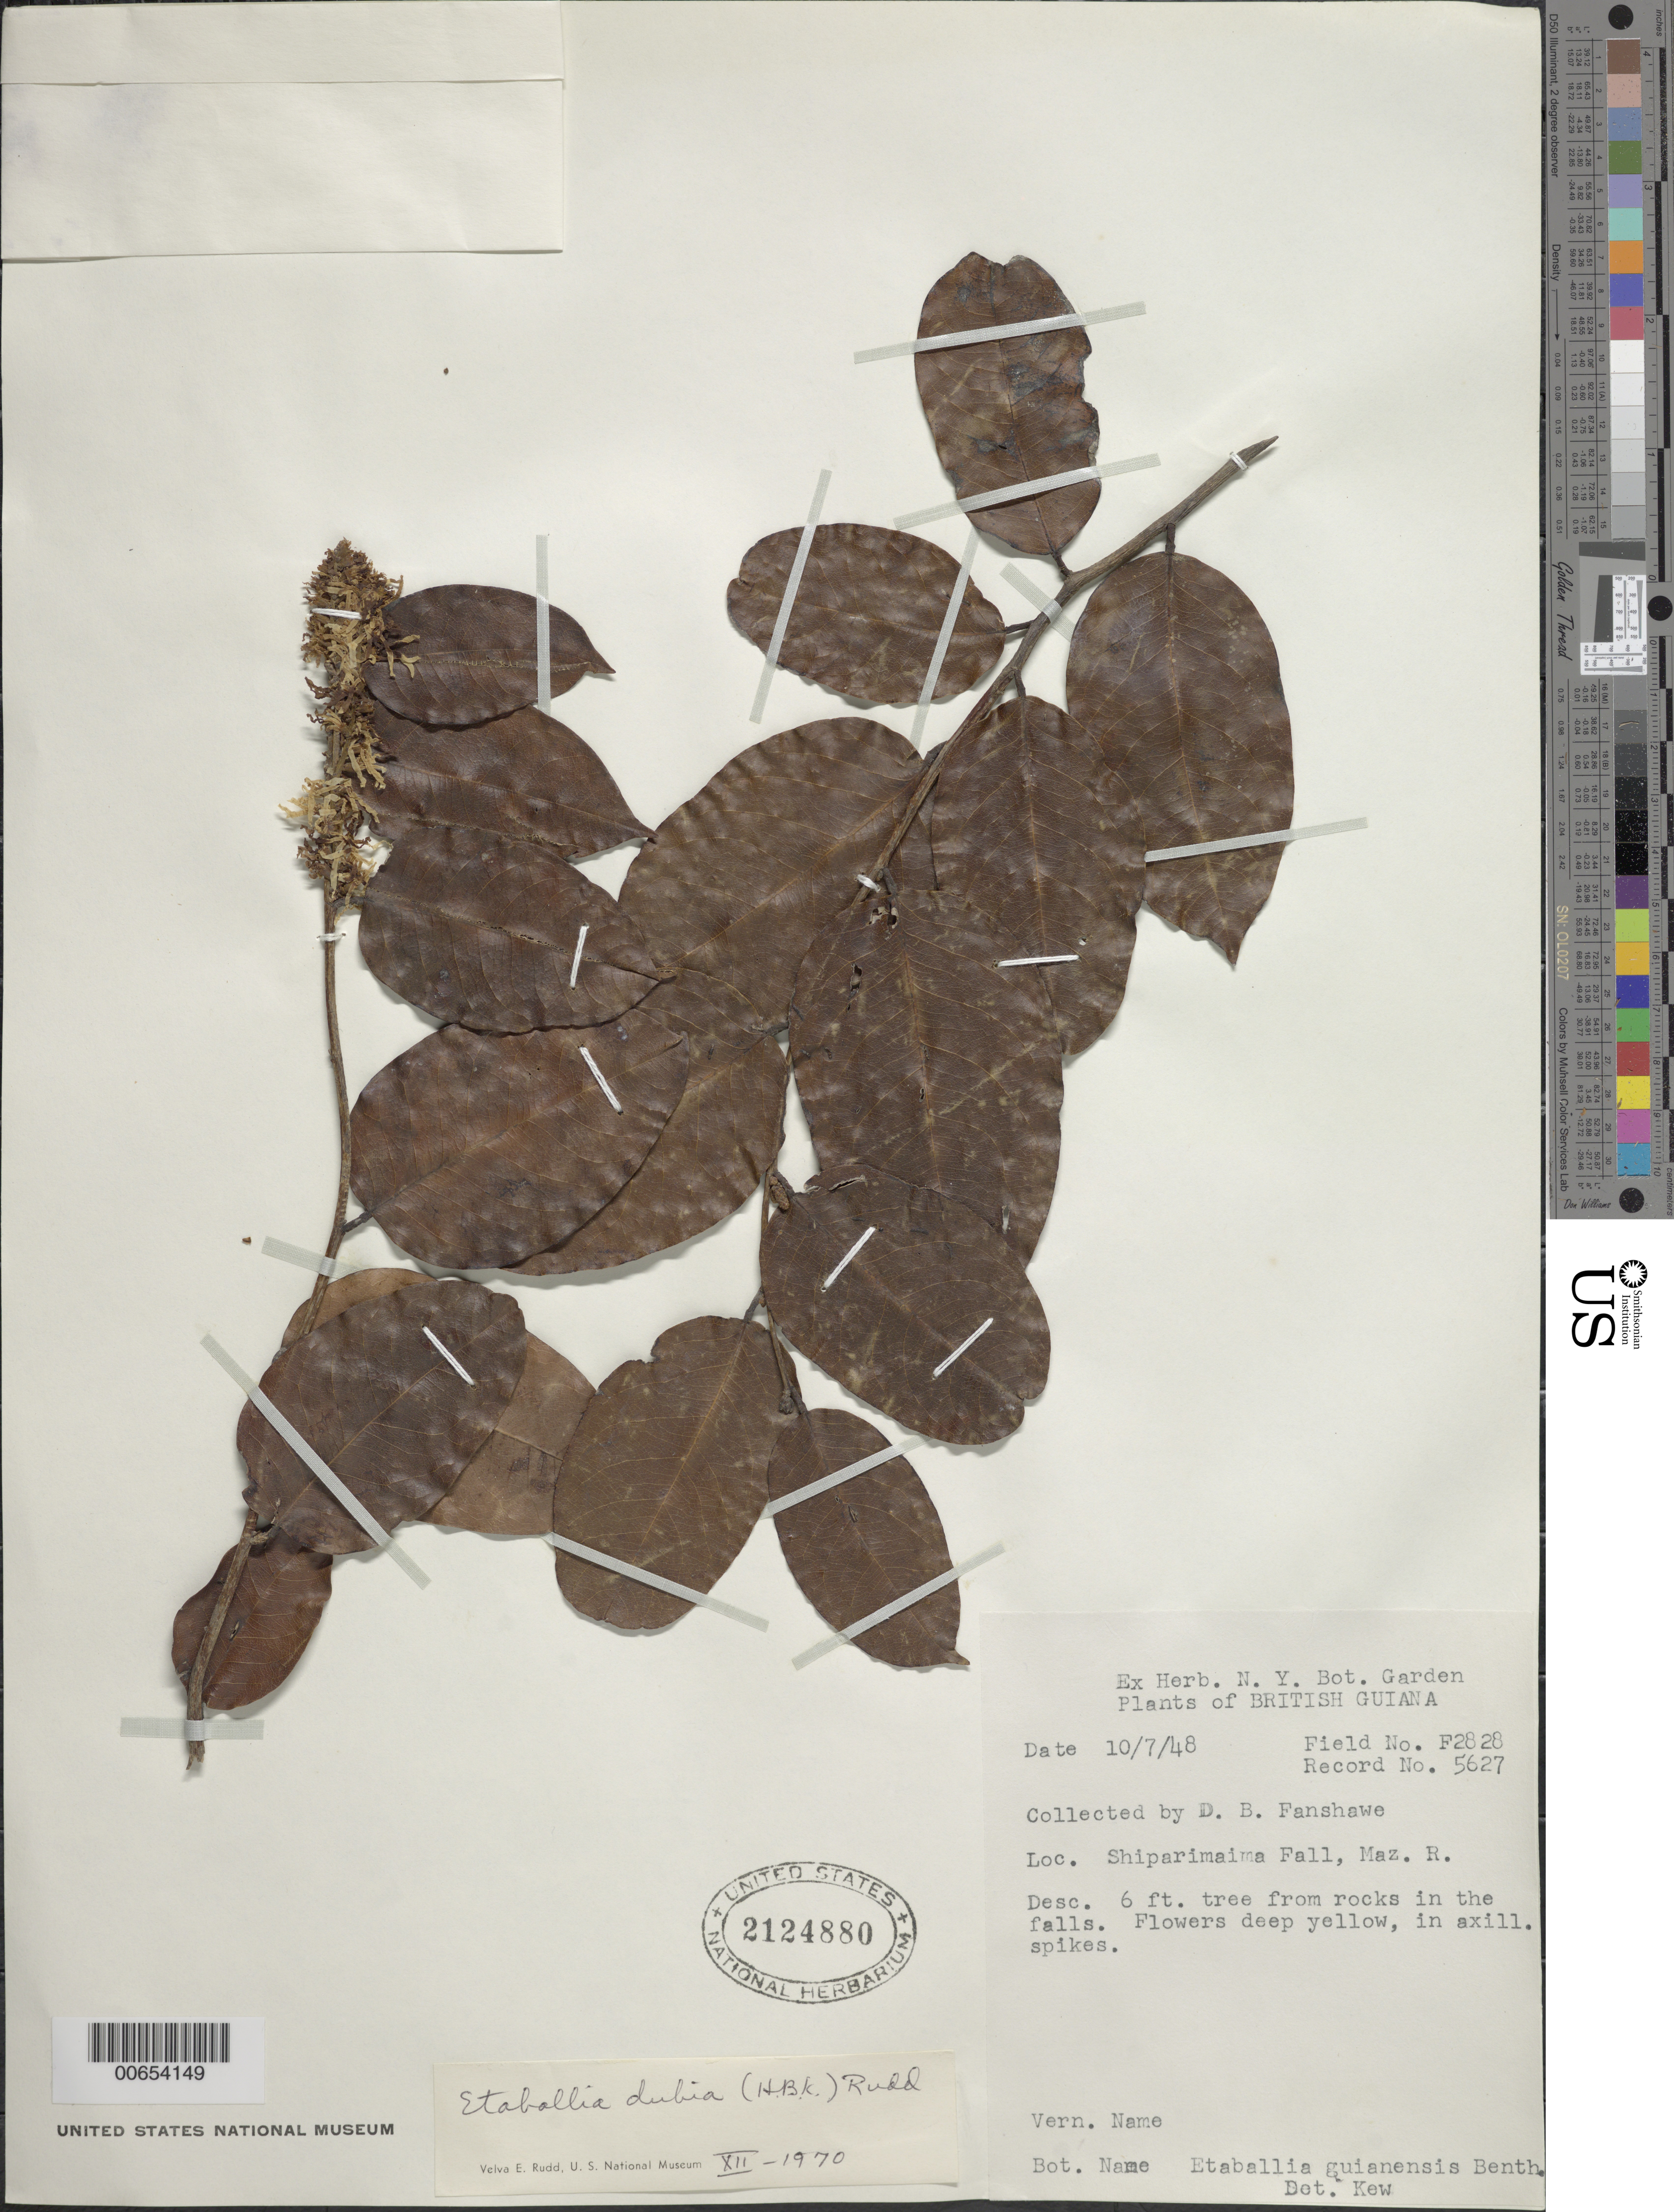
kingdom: Plantae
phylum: Tracheophyta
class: Magnoliopsida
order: Fabales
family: Fabaceae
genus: Pterocarpus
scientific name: Pterocarpus dubius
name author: (Kunth) Spreng.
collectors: D. B. Fanshawe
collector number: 5627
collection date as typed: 10-Jul-48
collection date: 1948-07-10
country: Guyana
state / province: Cuyuni-Mazaruni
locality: Shiparimaima Falls, Mazaruni R.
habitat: Rocks in the falls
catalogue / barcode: US 2124880